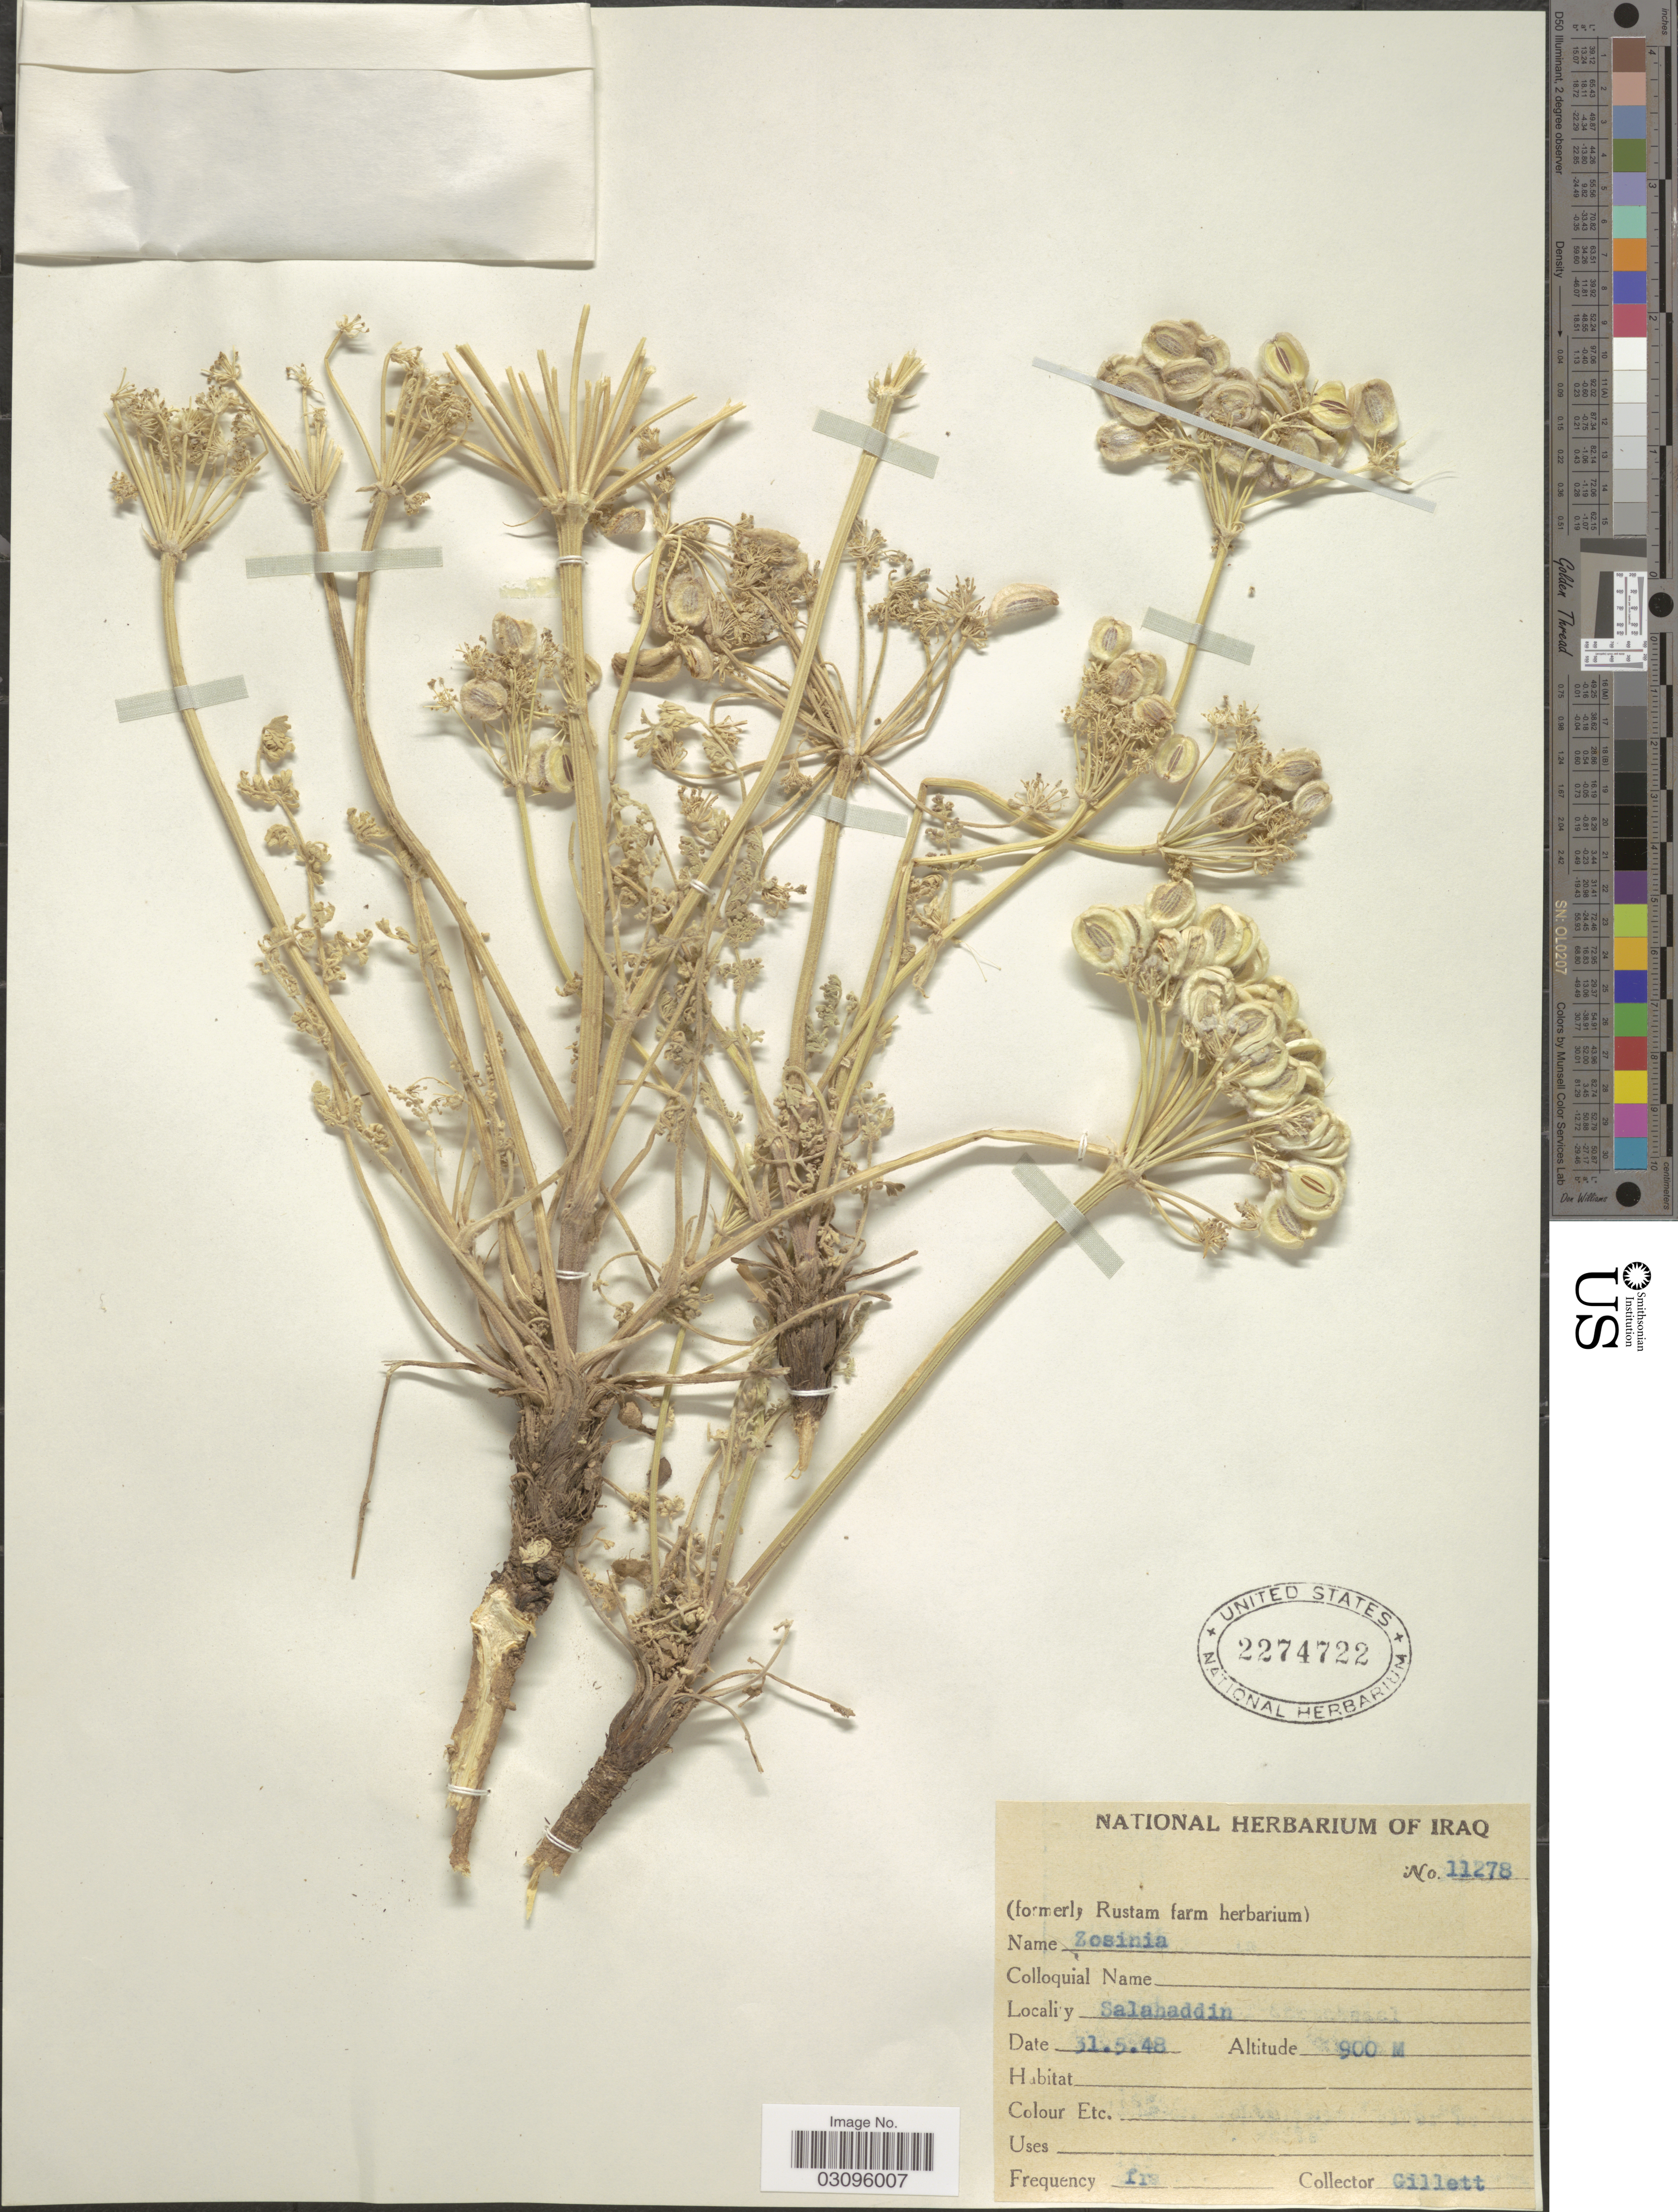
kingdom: Plantae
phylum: Tracheophyta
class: Magnoliopsida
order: Apiales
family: Apiaceae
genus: Zosima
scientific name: Zosima sp.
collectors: Gillett, --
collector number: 11278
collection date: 1948-05-31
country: Iraq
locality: Salahaddin.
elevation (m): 900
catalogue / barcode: US 2274722